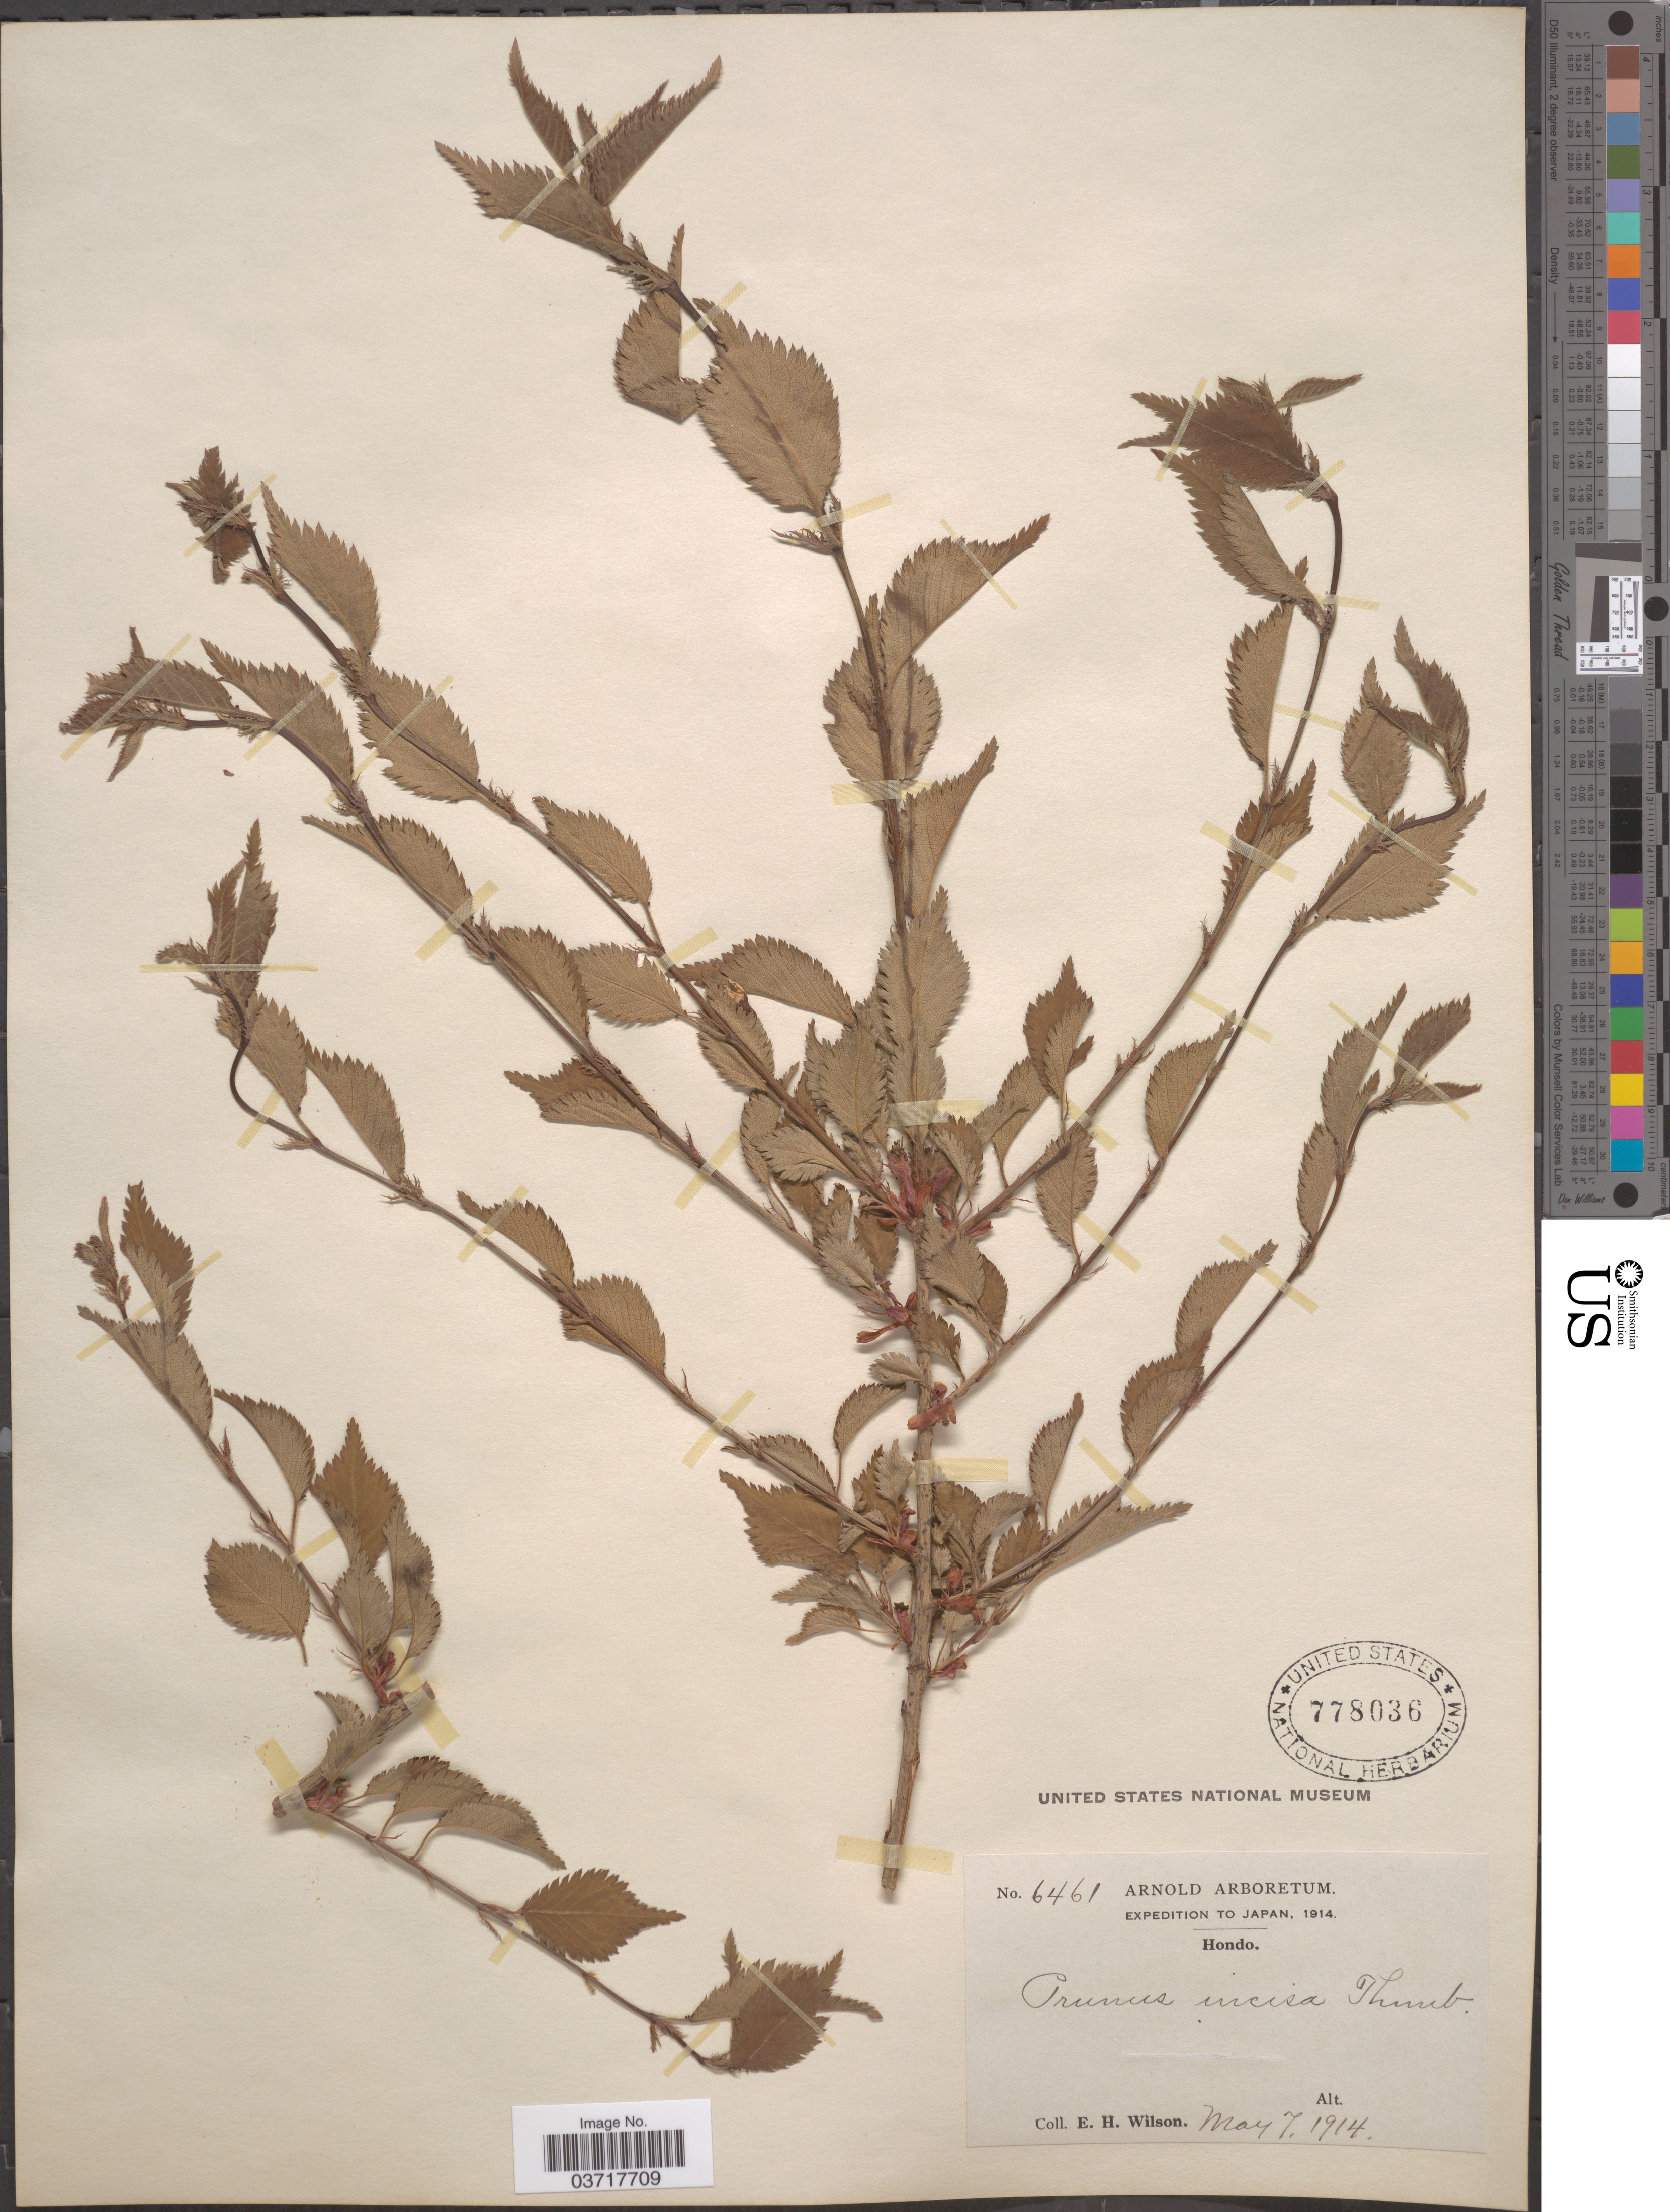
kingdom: Plantae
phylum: Tracheophyta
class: Magnoliopsida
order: Rosales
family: Rosaceae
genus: Prunus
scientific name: Prunus incisa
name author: Thunb.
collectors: E. Wilson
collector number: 6461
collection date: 1914-05-07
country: Japan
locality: Hondo.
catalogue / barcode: US 778036